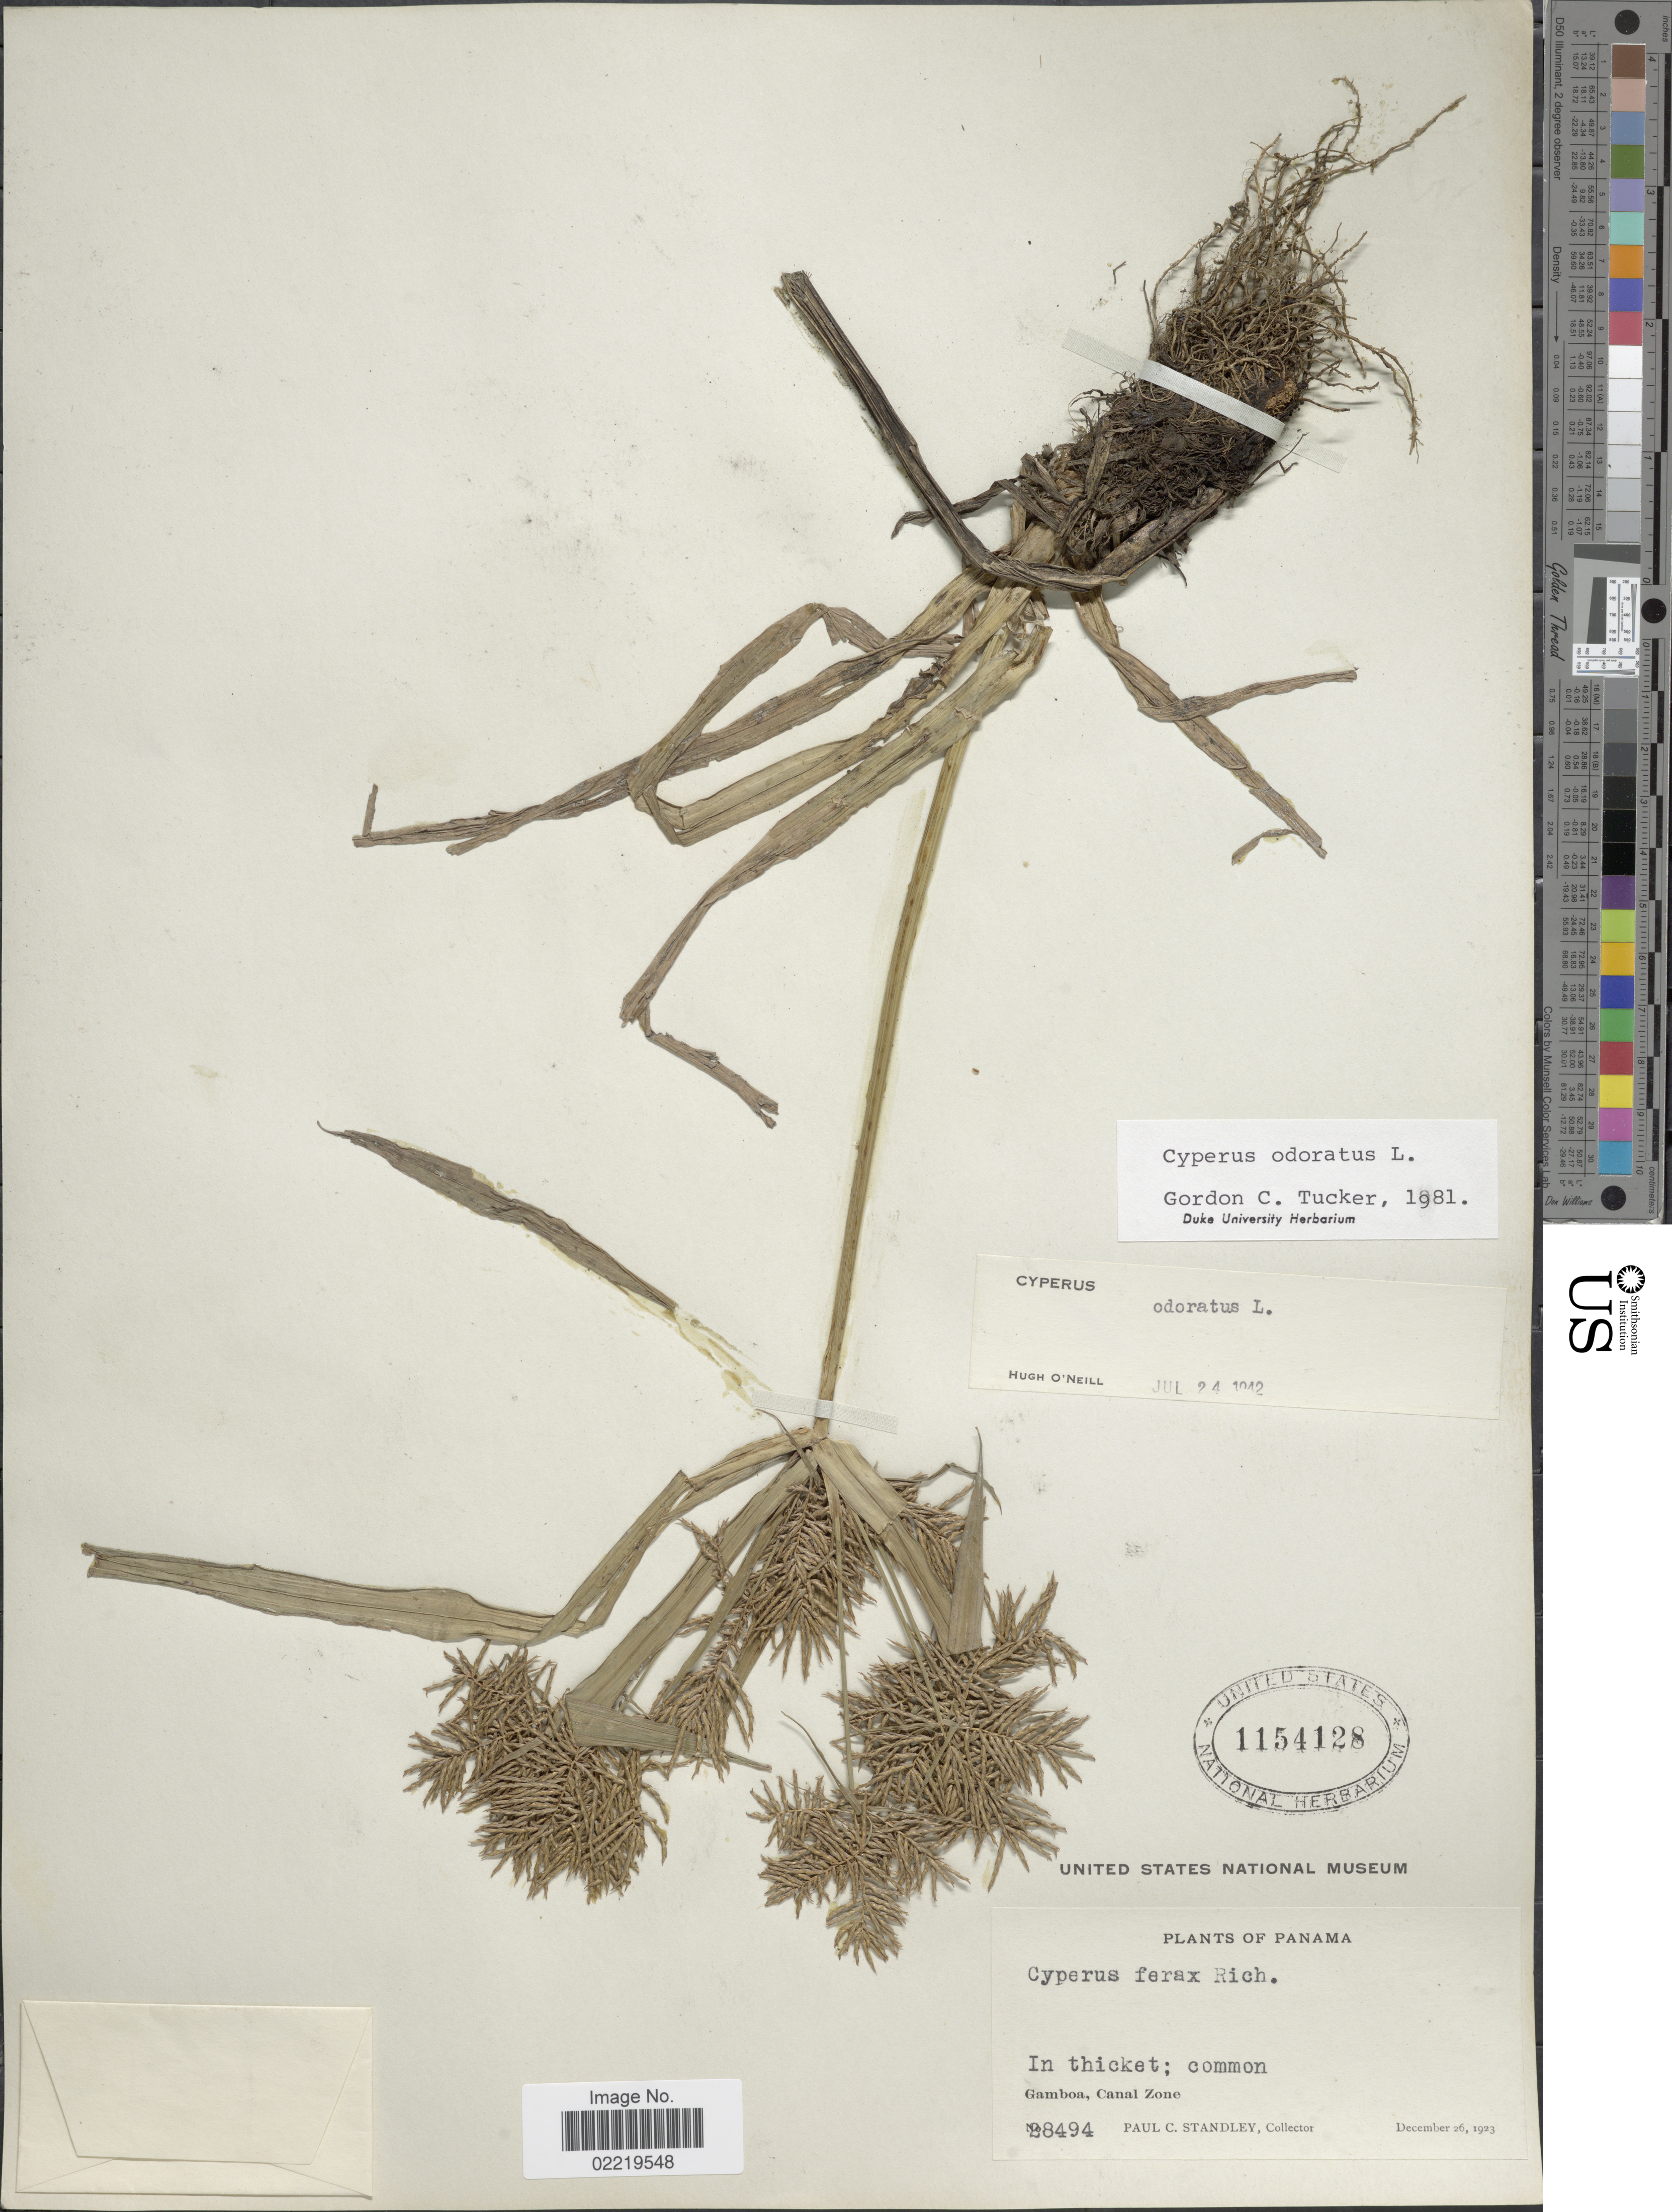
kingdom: Plantae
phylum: Tracheophyta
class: Liliopsida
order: Poales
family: Cyperaceae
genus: Cyperus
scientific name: Cyperus odoratus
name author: L.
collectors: P. C. Standley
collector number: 28494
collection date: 1923-12-26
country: Panama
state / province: Colón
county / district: Canal Zone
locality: In thicket, Gamboa, Canal Zone.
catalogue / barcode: US 1154128